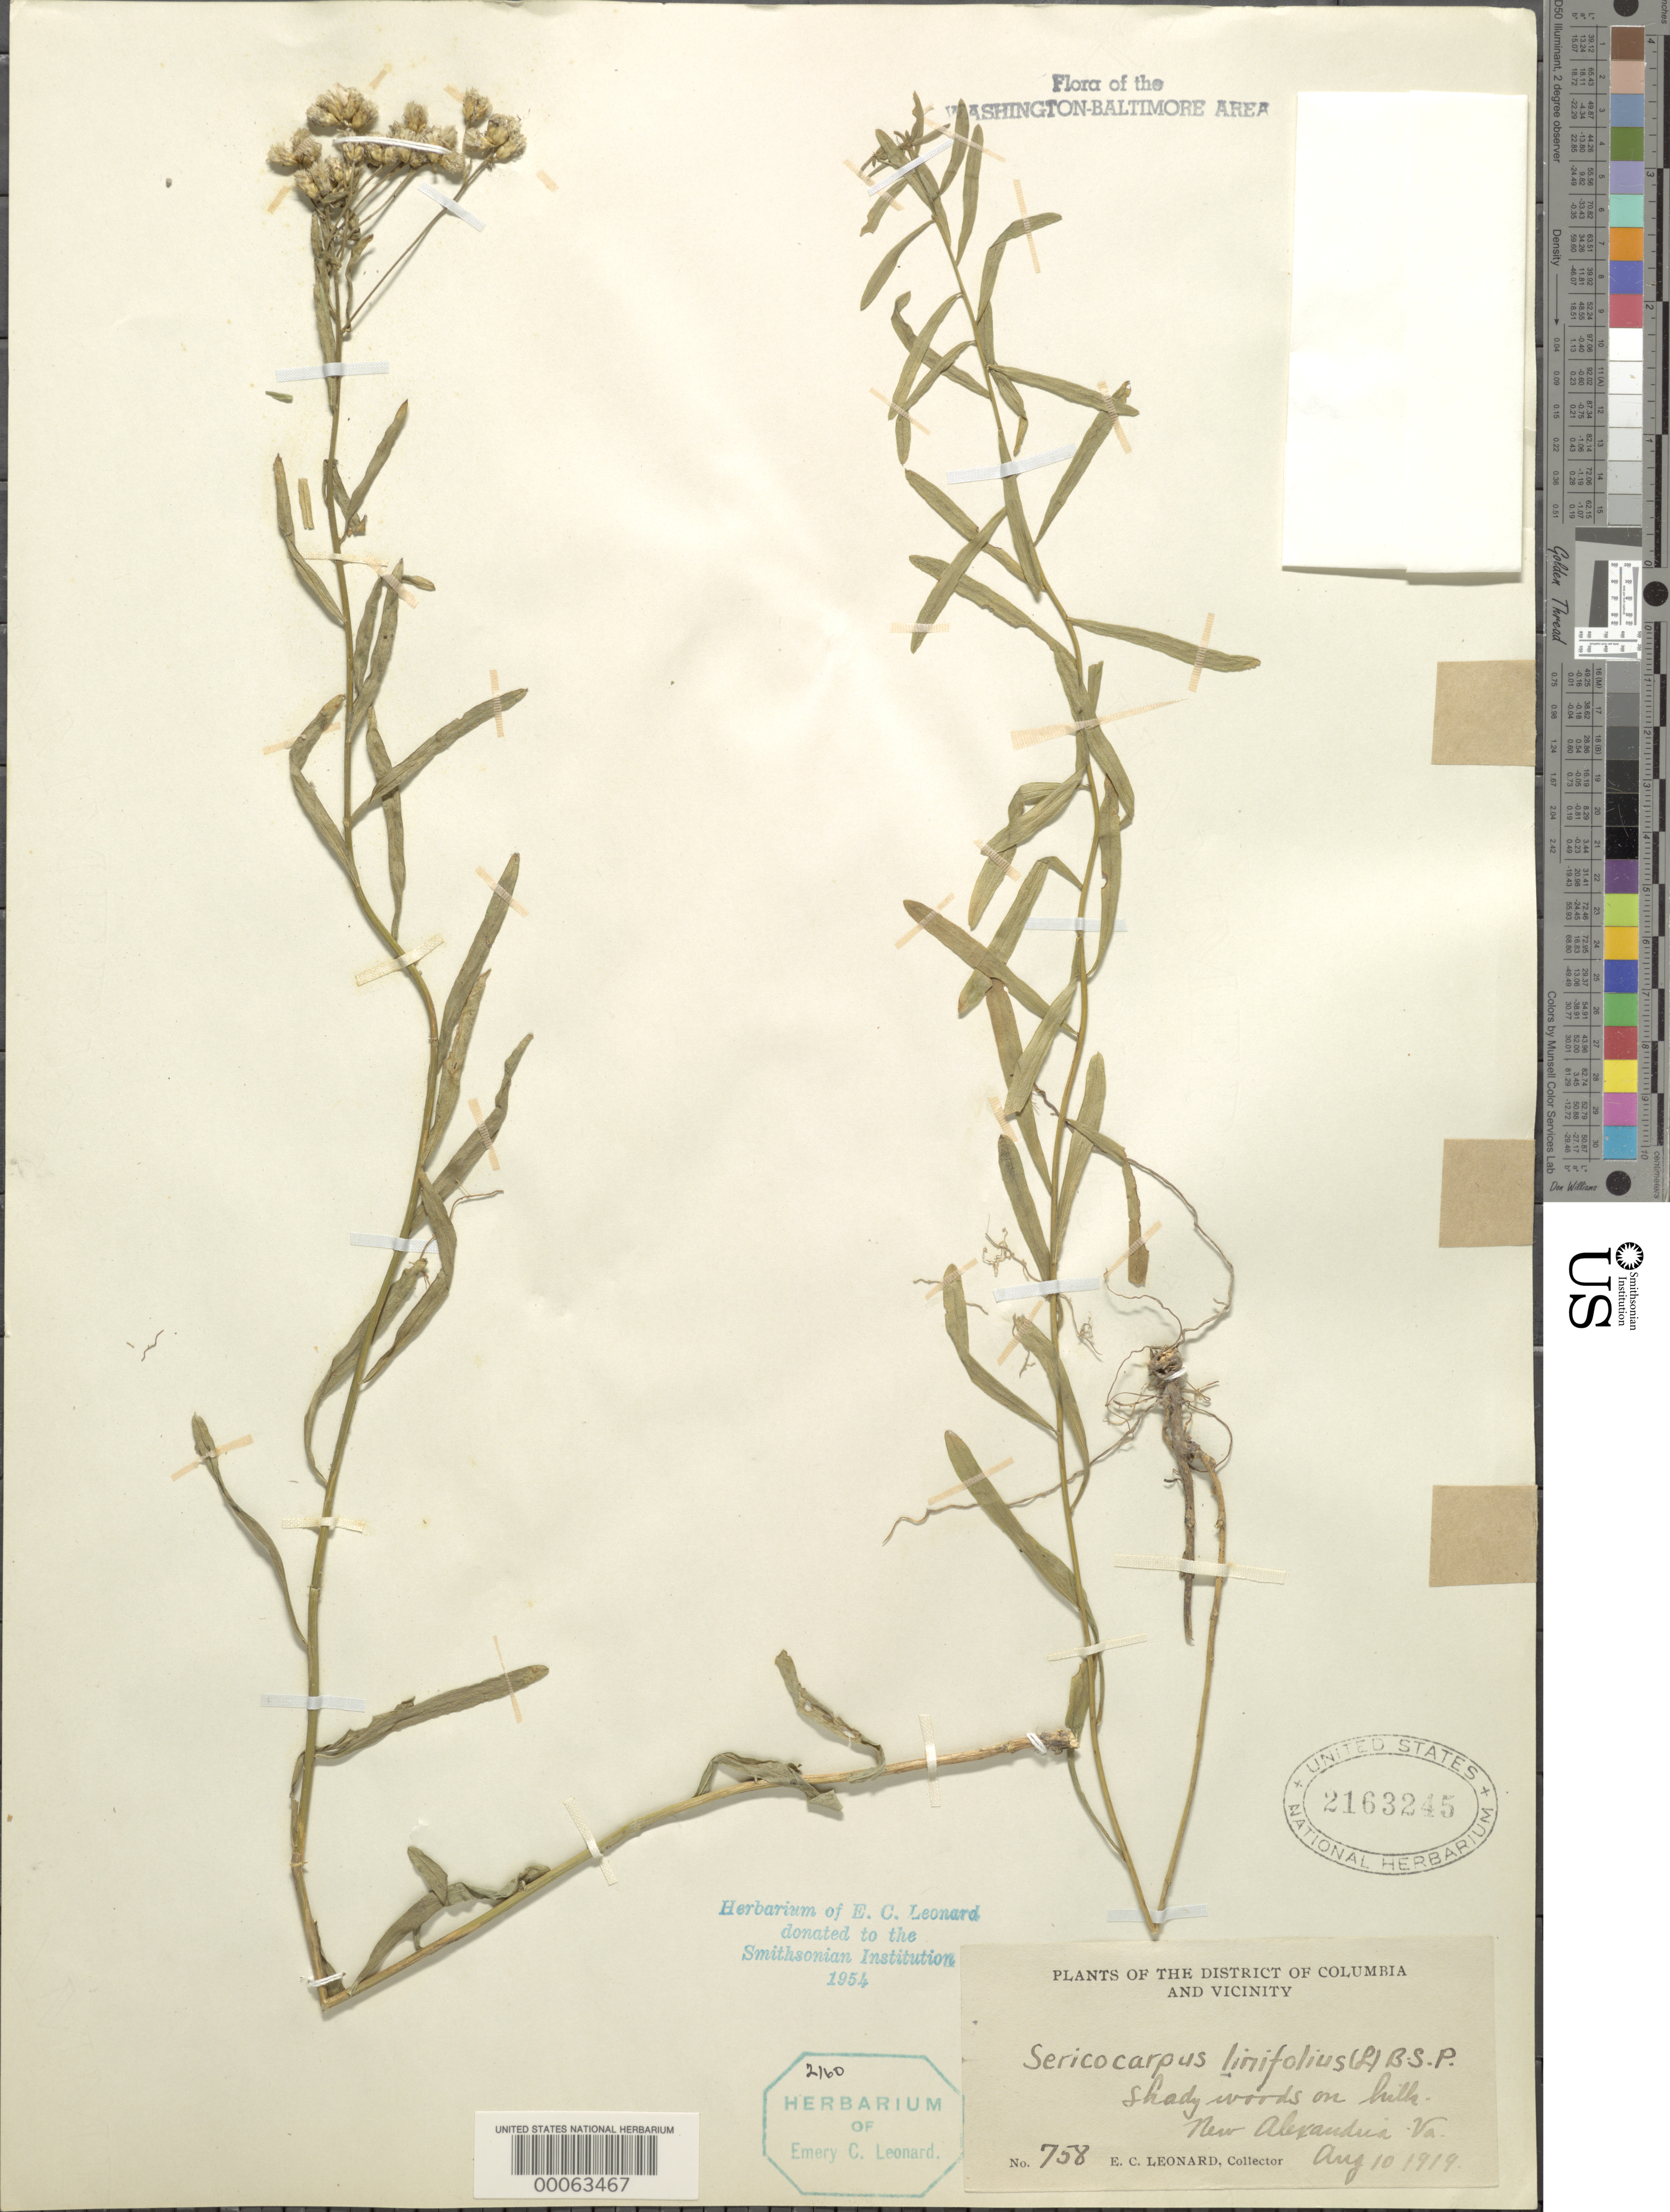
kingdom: Plantae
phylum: Tracheophyta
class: Magnoliopsida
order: Asterales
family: Asteraceae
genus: Sericocarpus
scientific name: Sericocarpus linifolius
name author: (L.) Britton, Stearns & Poggenb.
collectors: E. C. Leonard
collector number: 758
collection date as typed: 10 Aug 1919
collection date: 1919-08-10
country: United States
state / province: Virginia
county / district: Fairfax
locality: New Alexandria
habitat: Shady woods on hill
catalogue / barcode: US 2163245